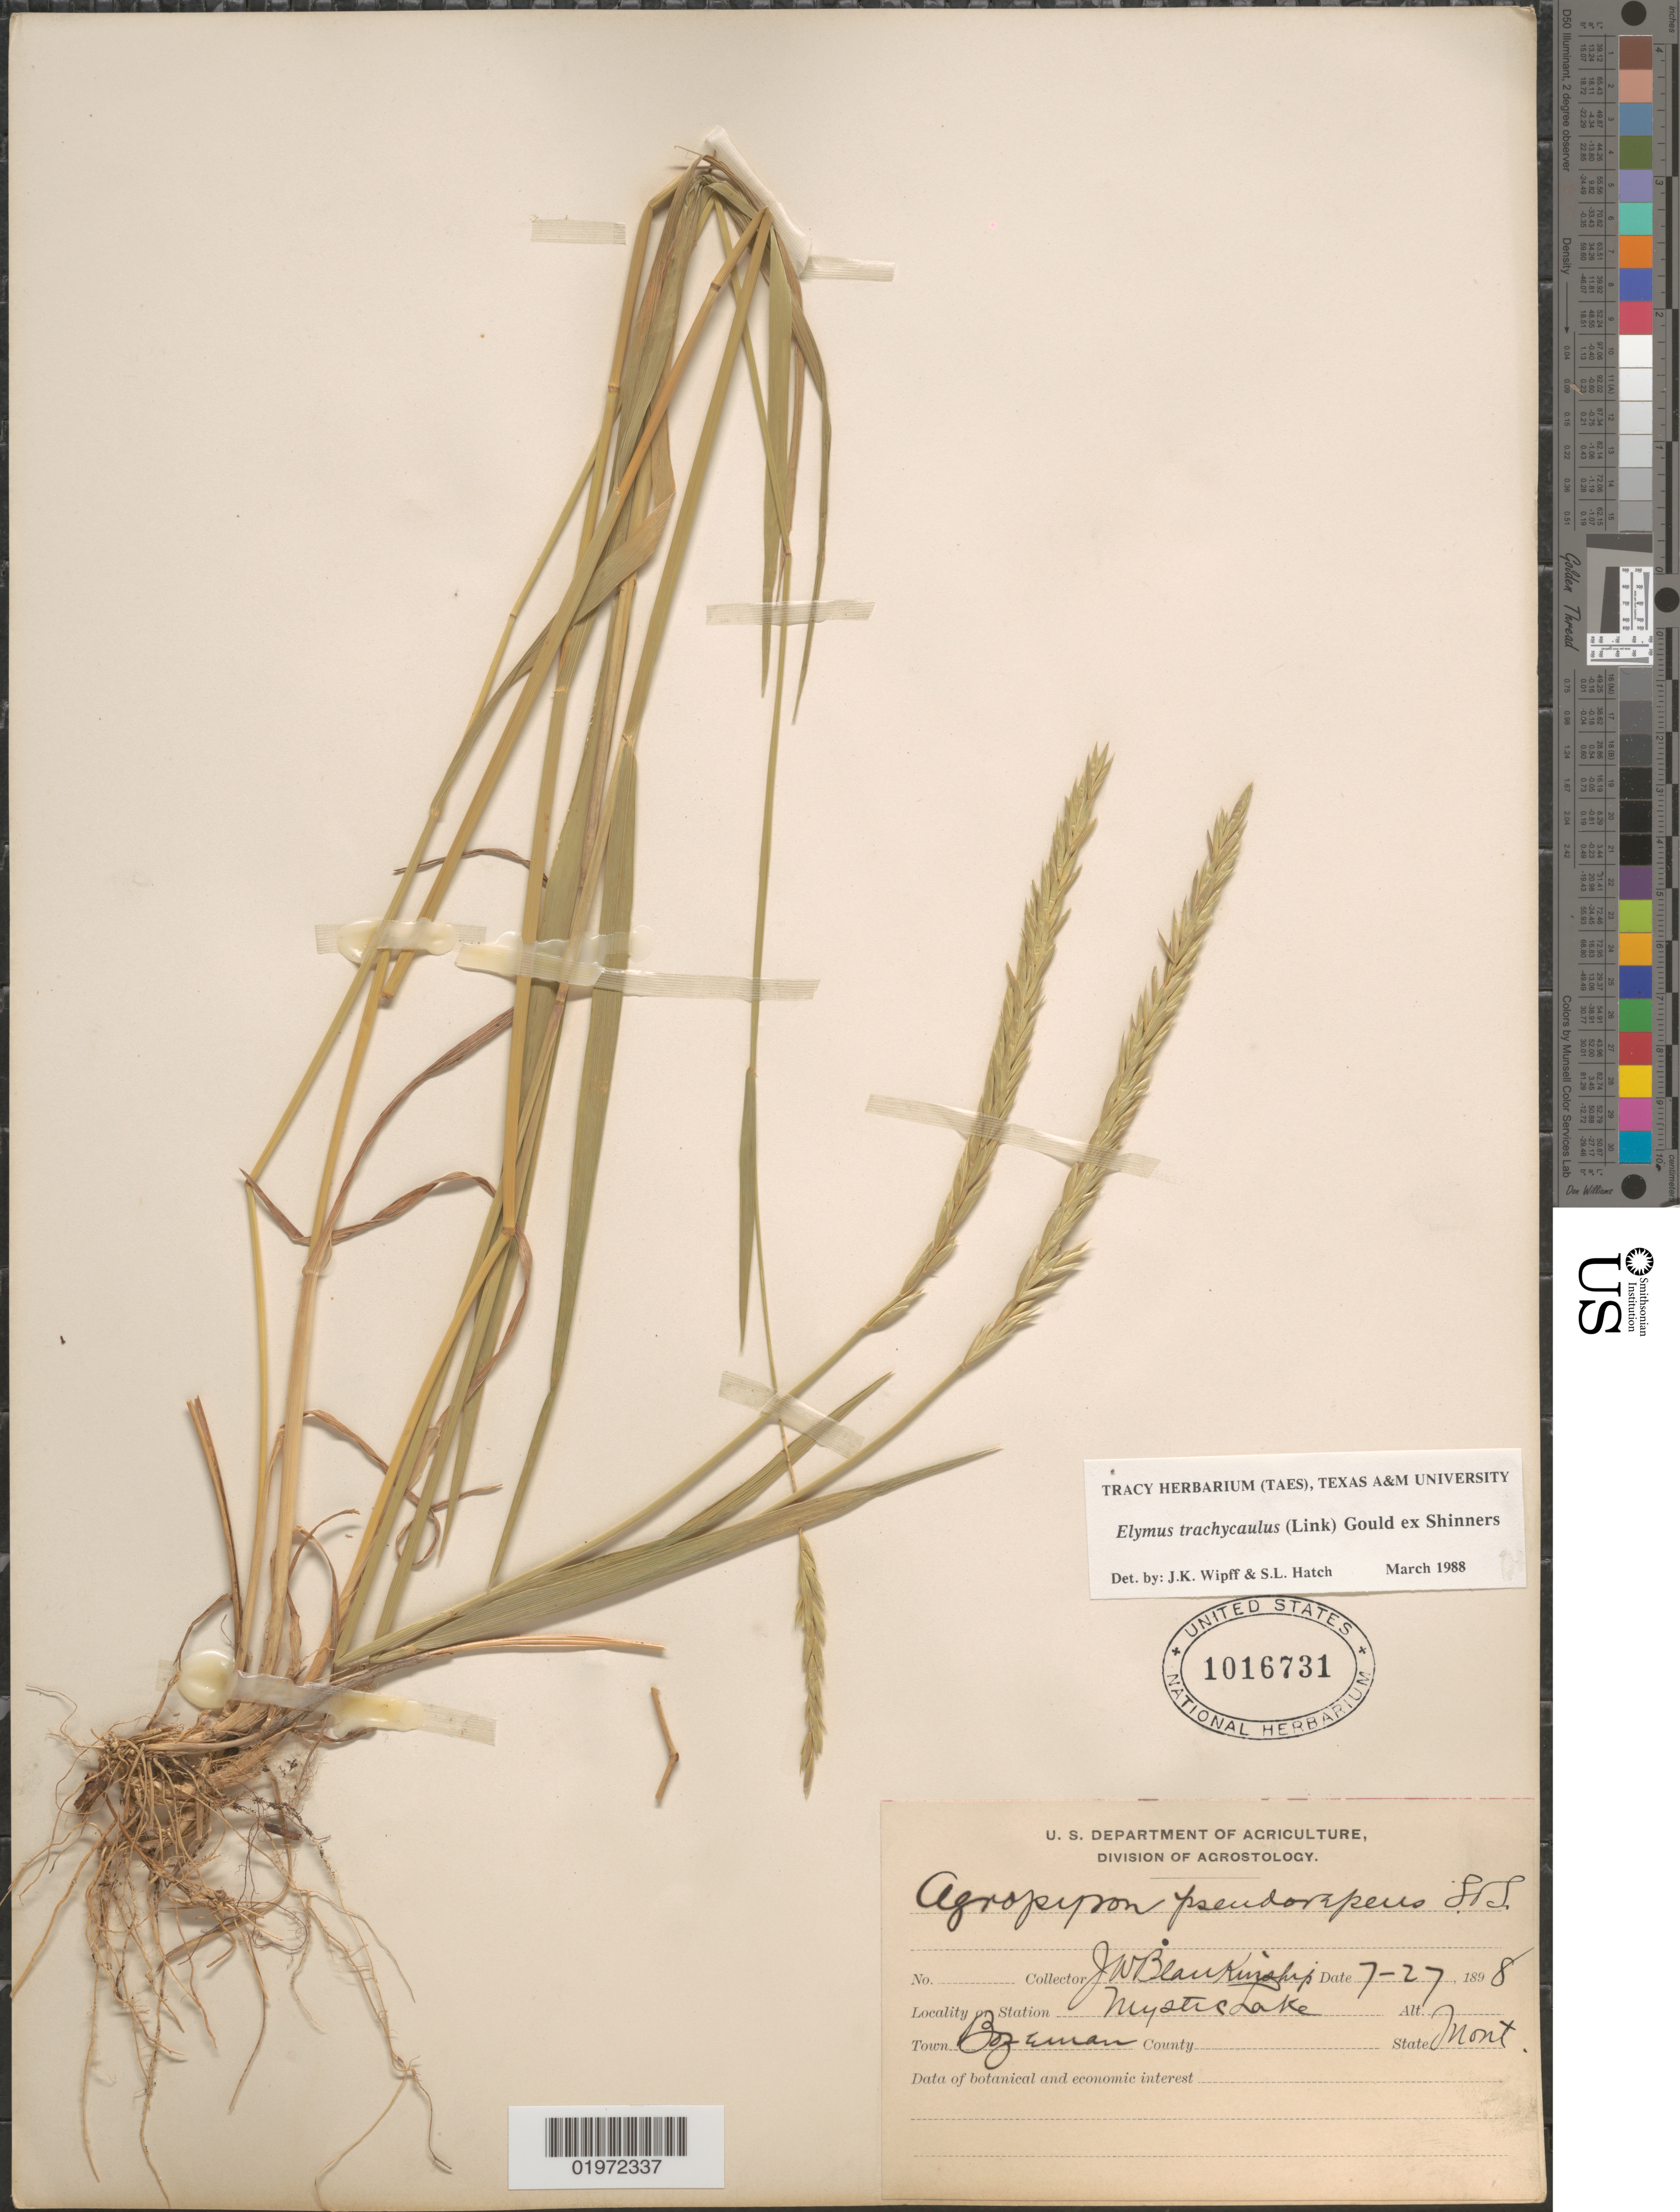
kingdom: Plantae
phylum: Tracheophyta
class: Liliopsida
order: Poales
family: Poaceae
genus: Elymus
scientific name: Elymus trachycaulus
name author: (Link) Gould ex Shinners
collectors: J. W. Blankinship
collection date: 1898-07-27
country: United States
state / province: Montana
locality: Mystic Lake. Town Bozeman.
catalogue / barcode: US 1016731